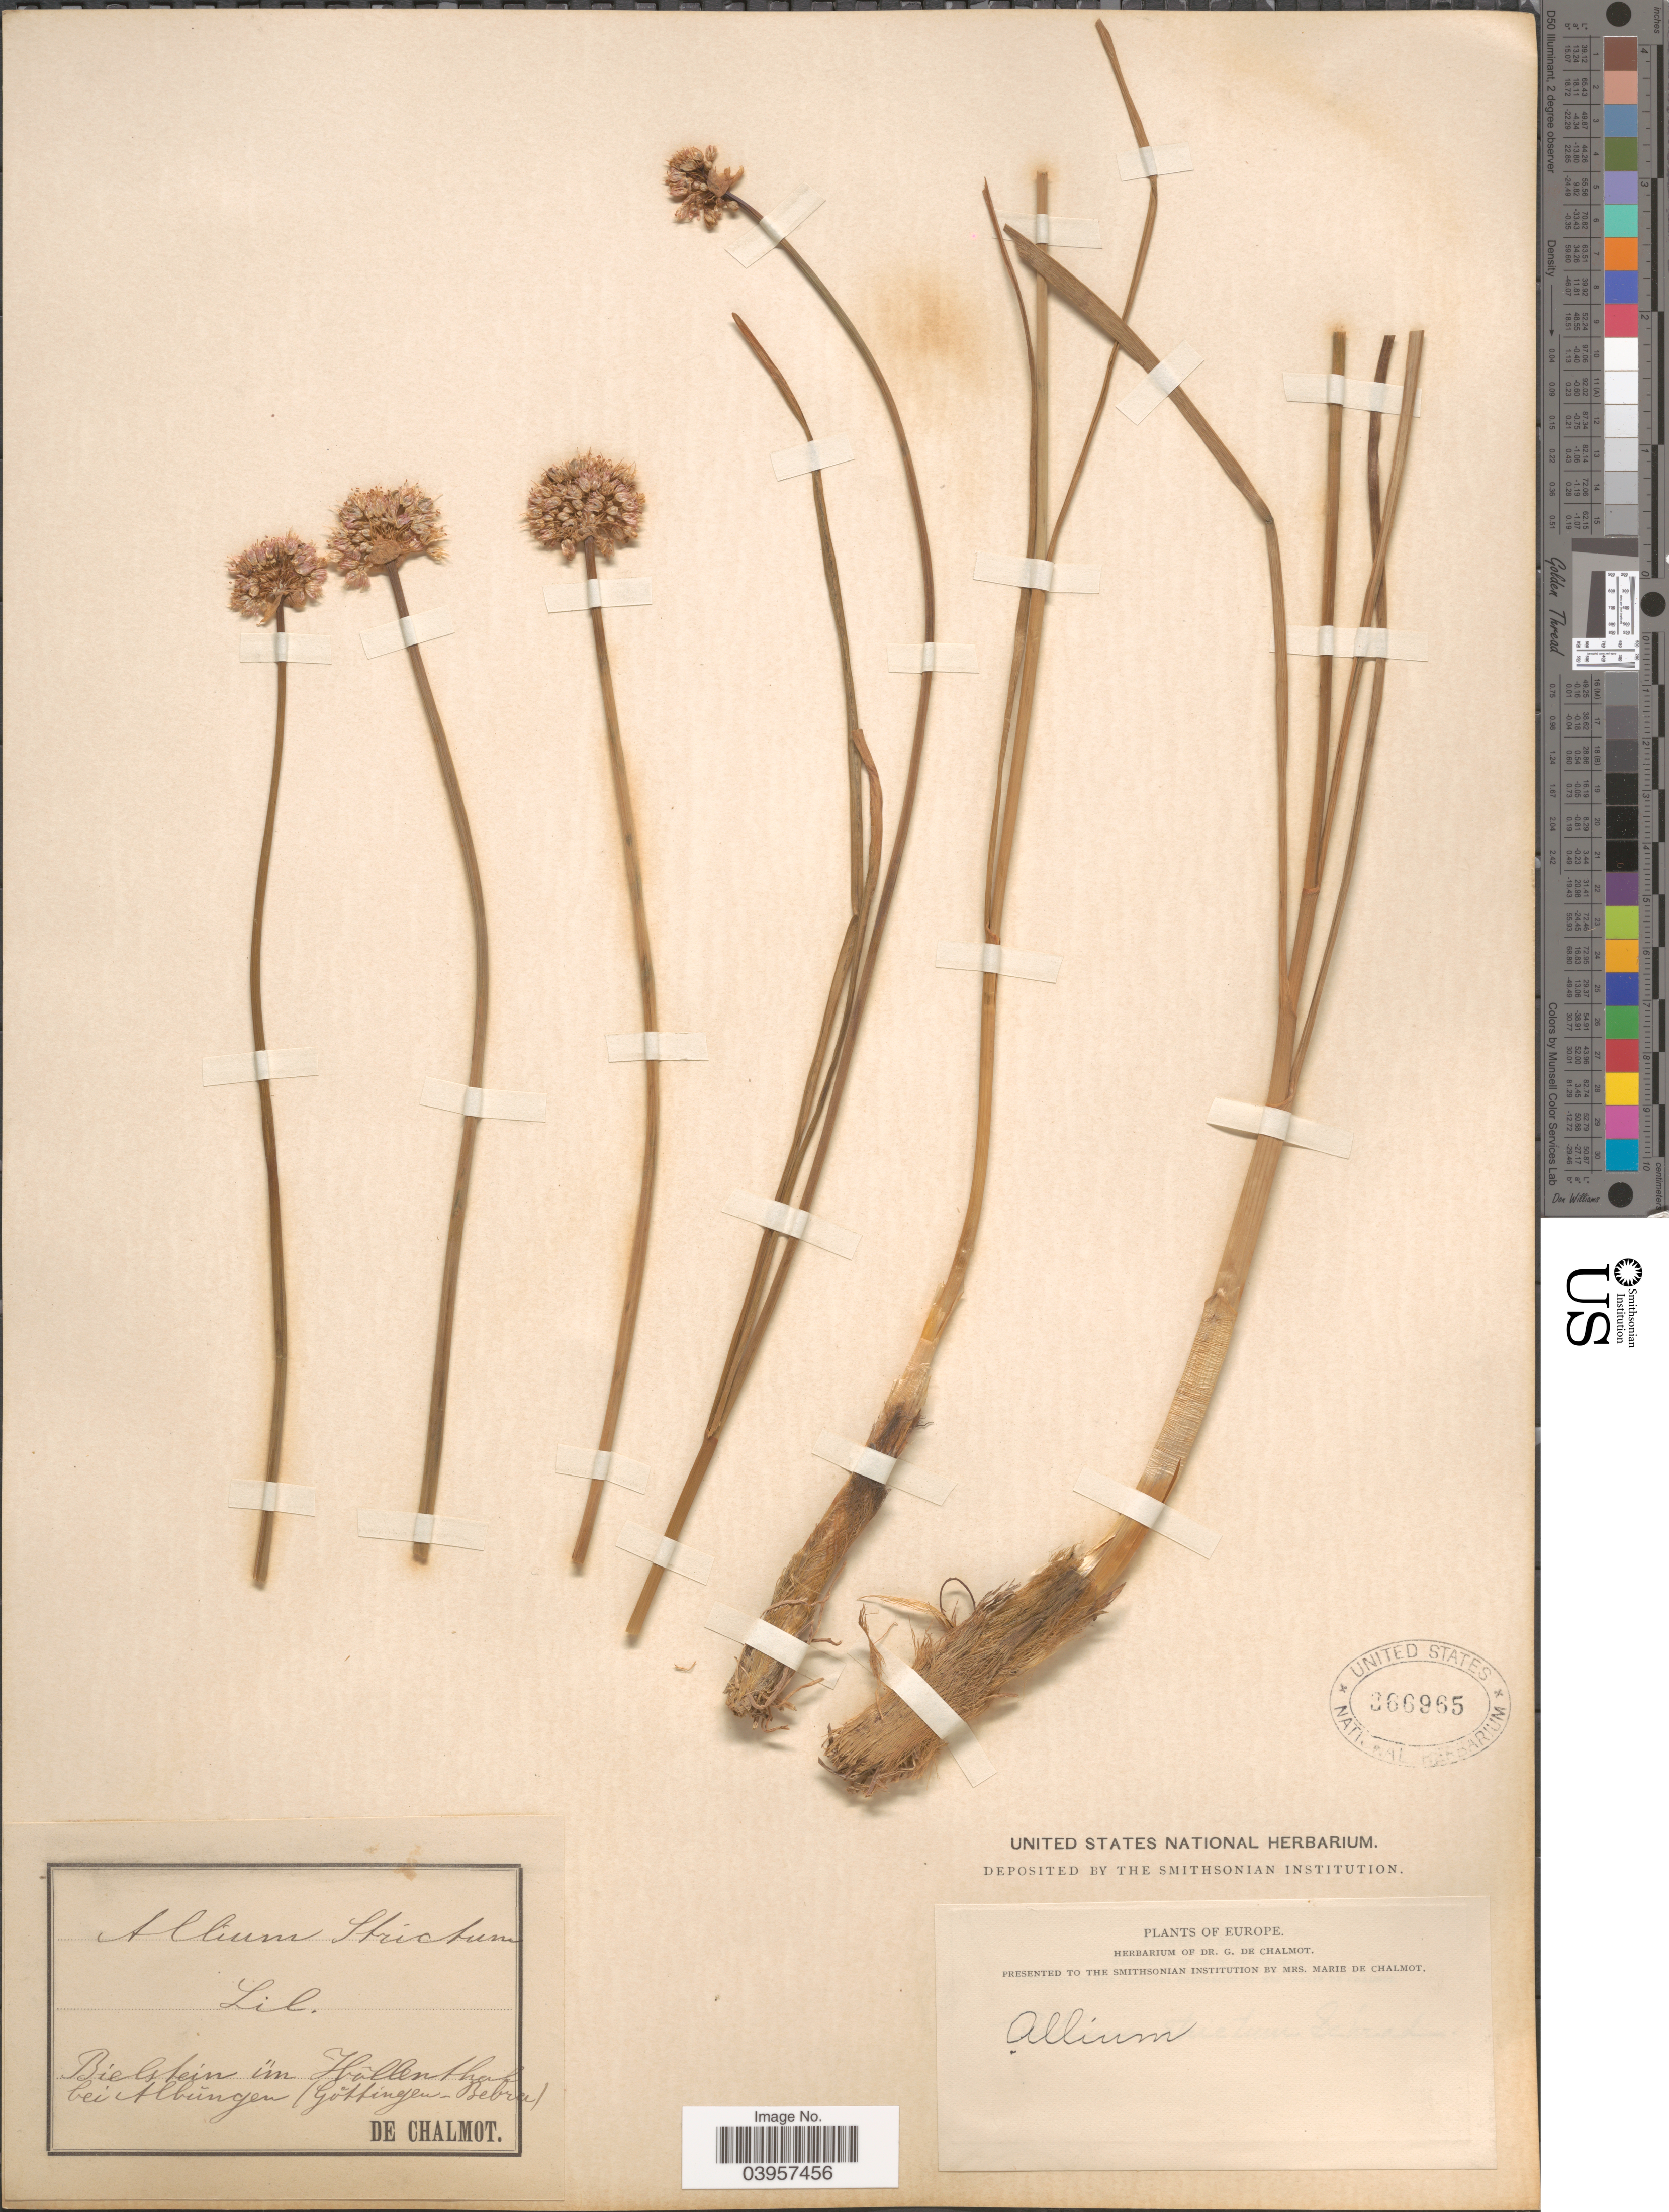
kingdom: Plantae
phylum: Tracheophyta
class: Liliopsida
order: Asparagales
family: Amaryllidaceae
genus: Allium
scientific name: Allium strictum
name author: Schrad.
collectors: G. de Chalmot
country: Germany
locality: Bielstein ün Hõllenthal bei Albüngen (Göttingen-Bebra). Europe.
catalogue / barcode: US 366965